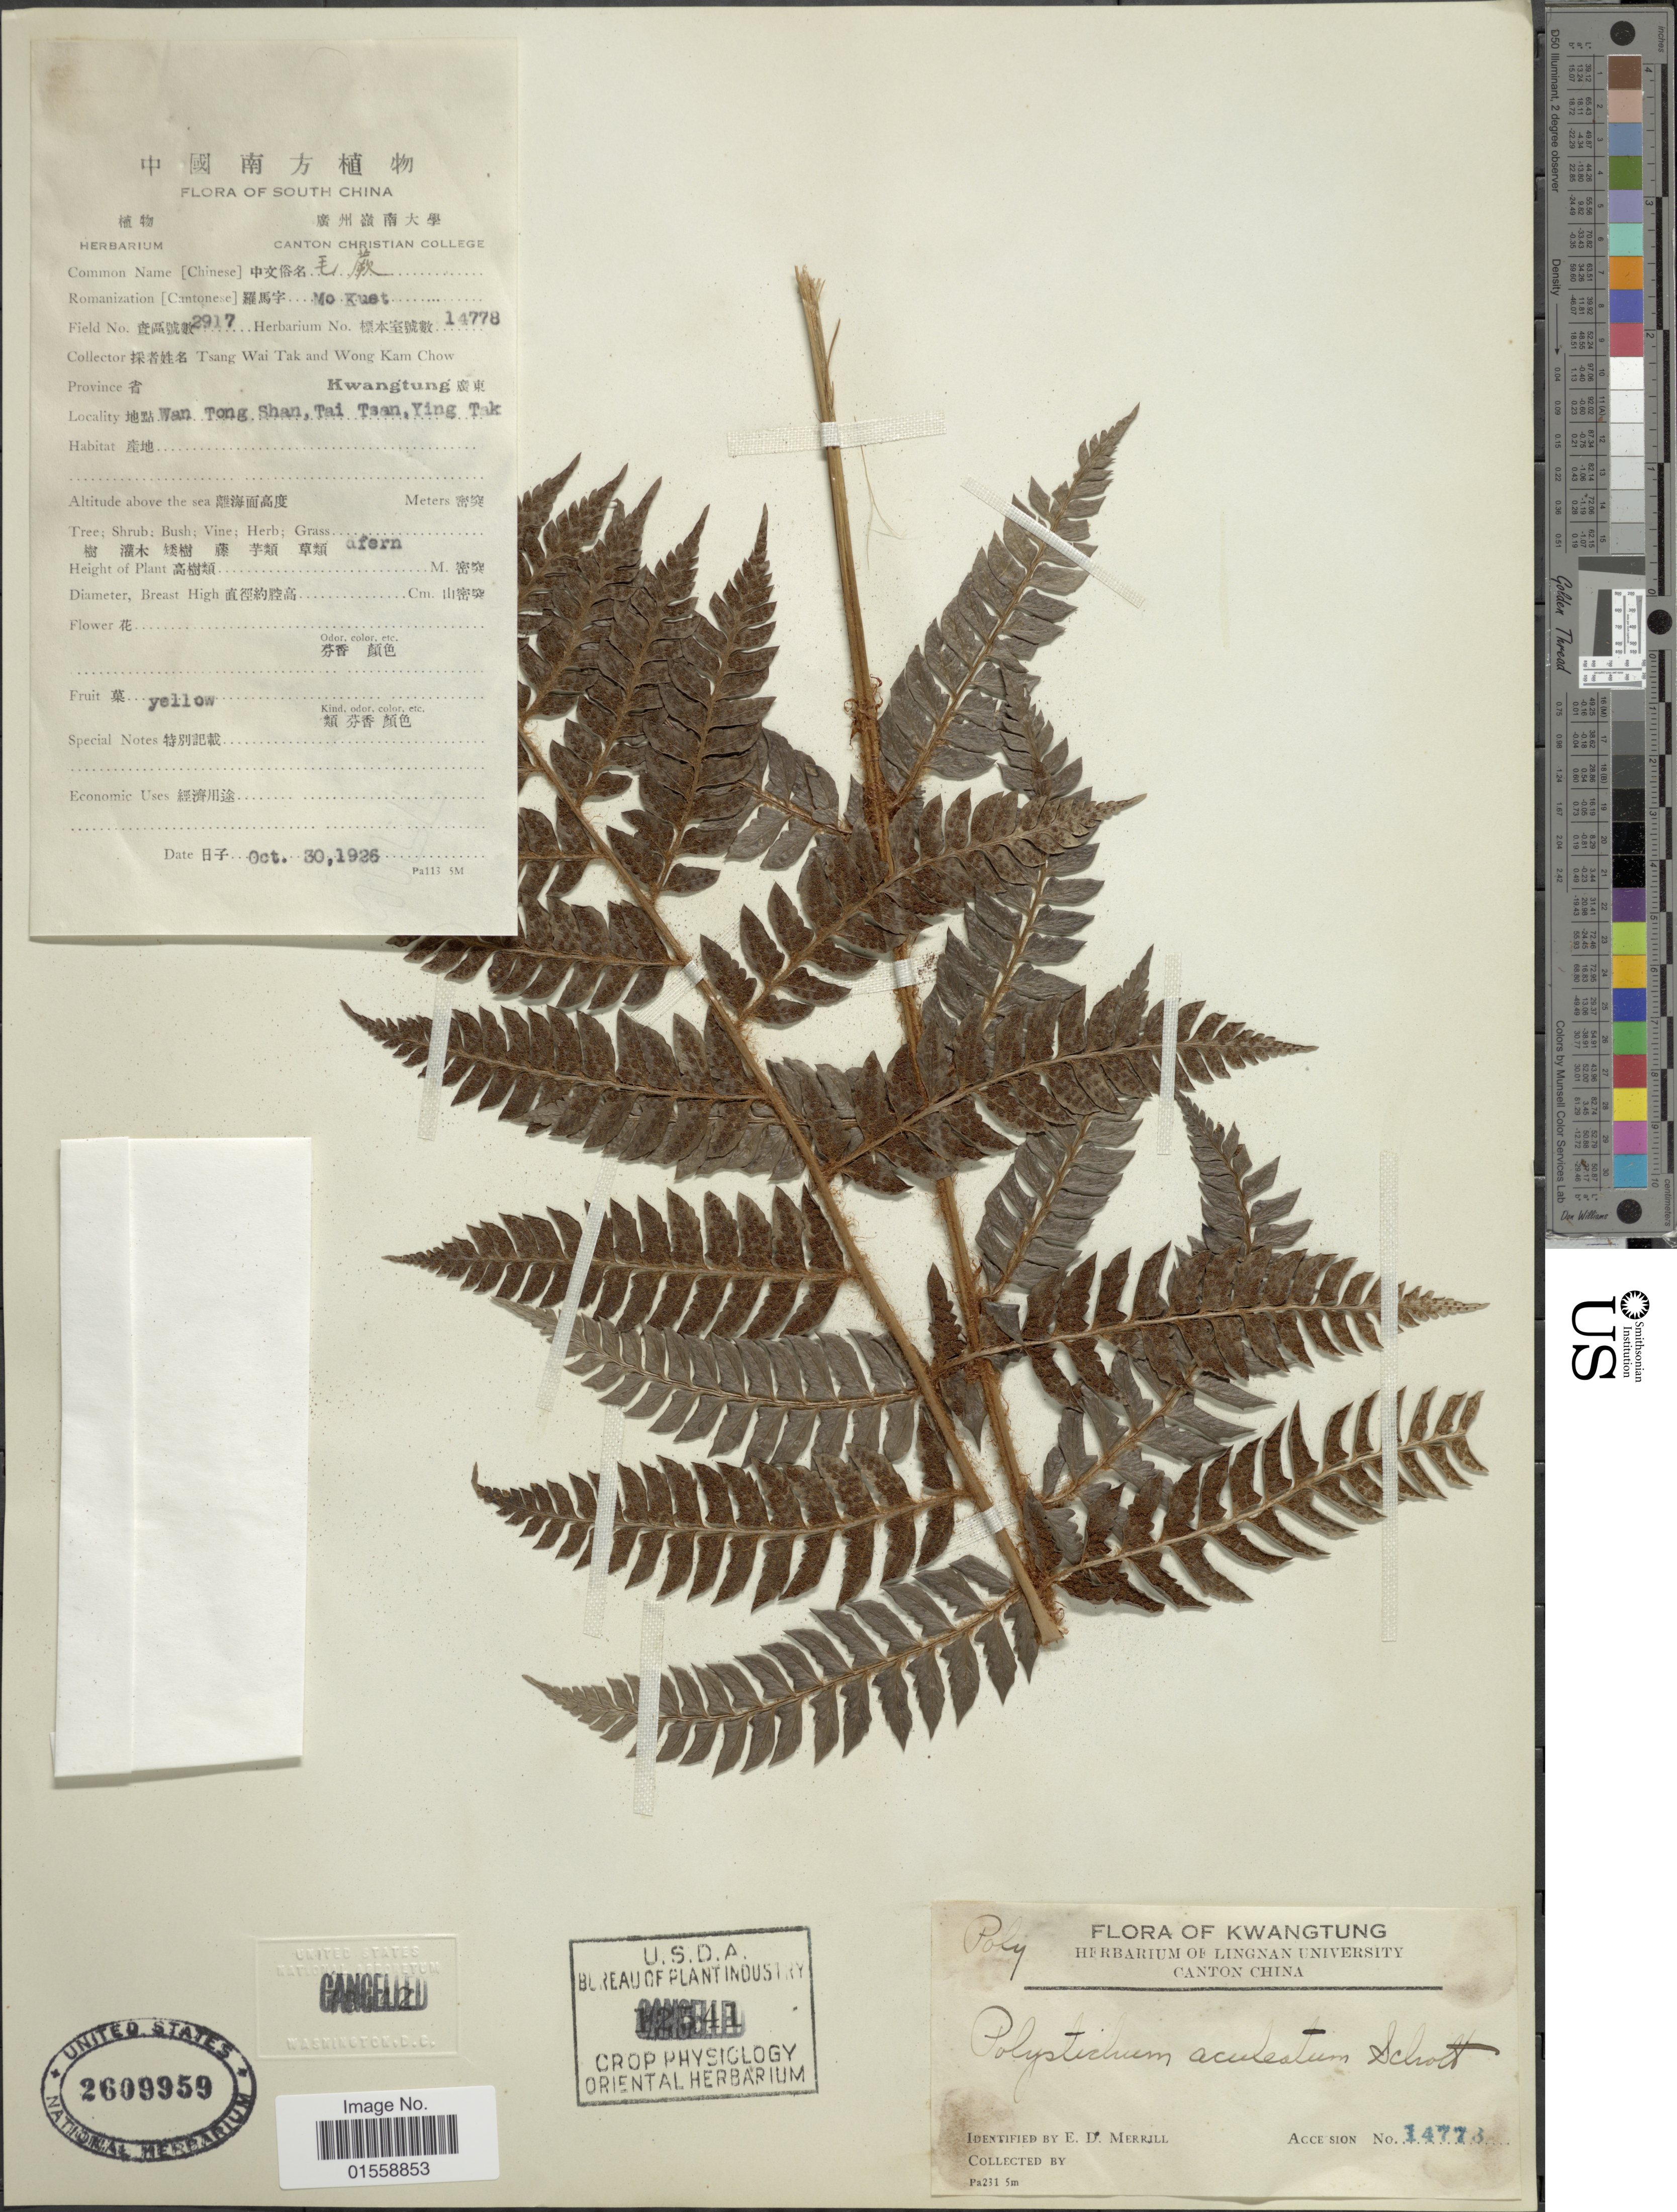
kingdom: Plantae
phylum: Tracheophyta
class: Polypodiopsida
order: Polypodiales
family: Dryopteridaceae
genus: Polystichum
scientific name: Polystichum aculeatum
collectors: W. T. Tsang & K. C. Wong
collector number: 2917/14778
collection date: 1926-10-30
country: China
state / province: Guangdong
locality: South China, Kwangtung, Wan Tong Shan, Tai Tsan, Ying Tak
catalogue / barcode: US 2609959